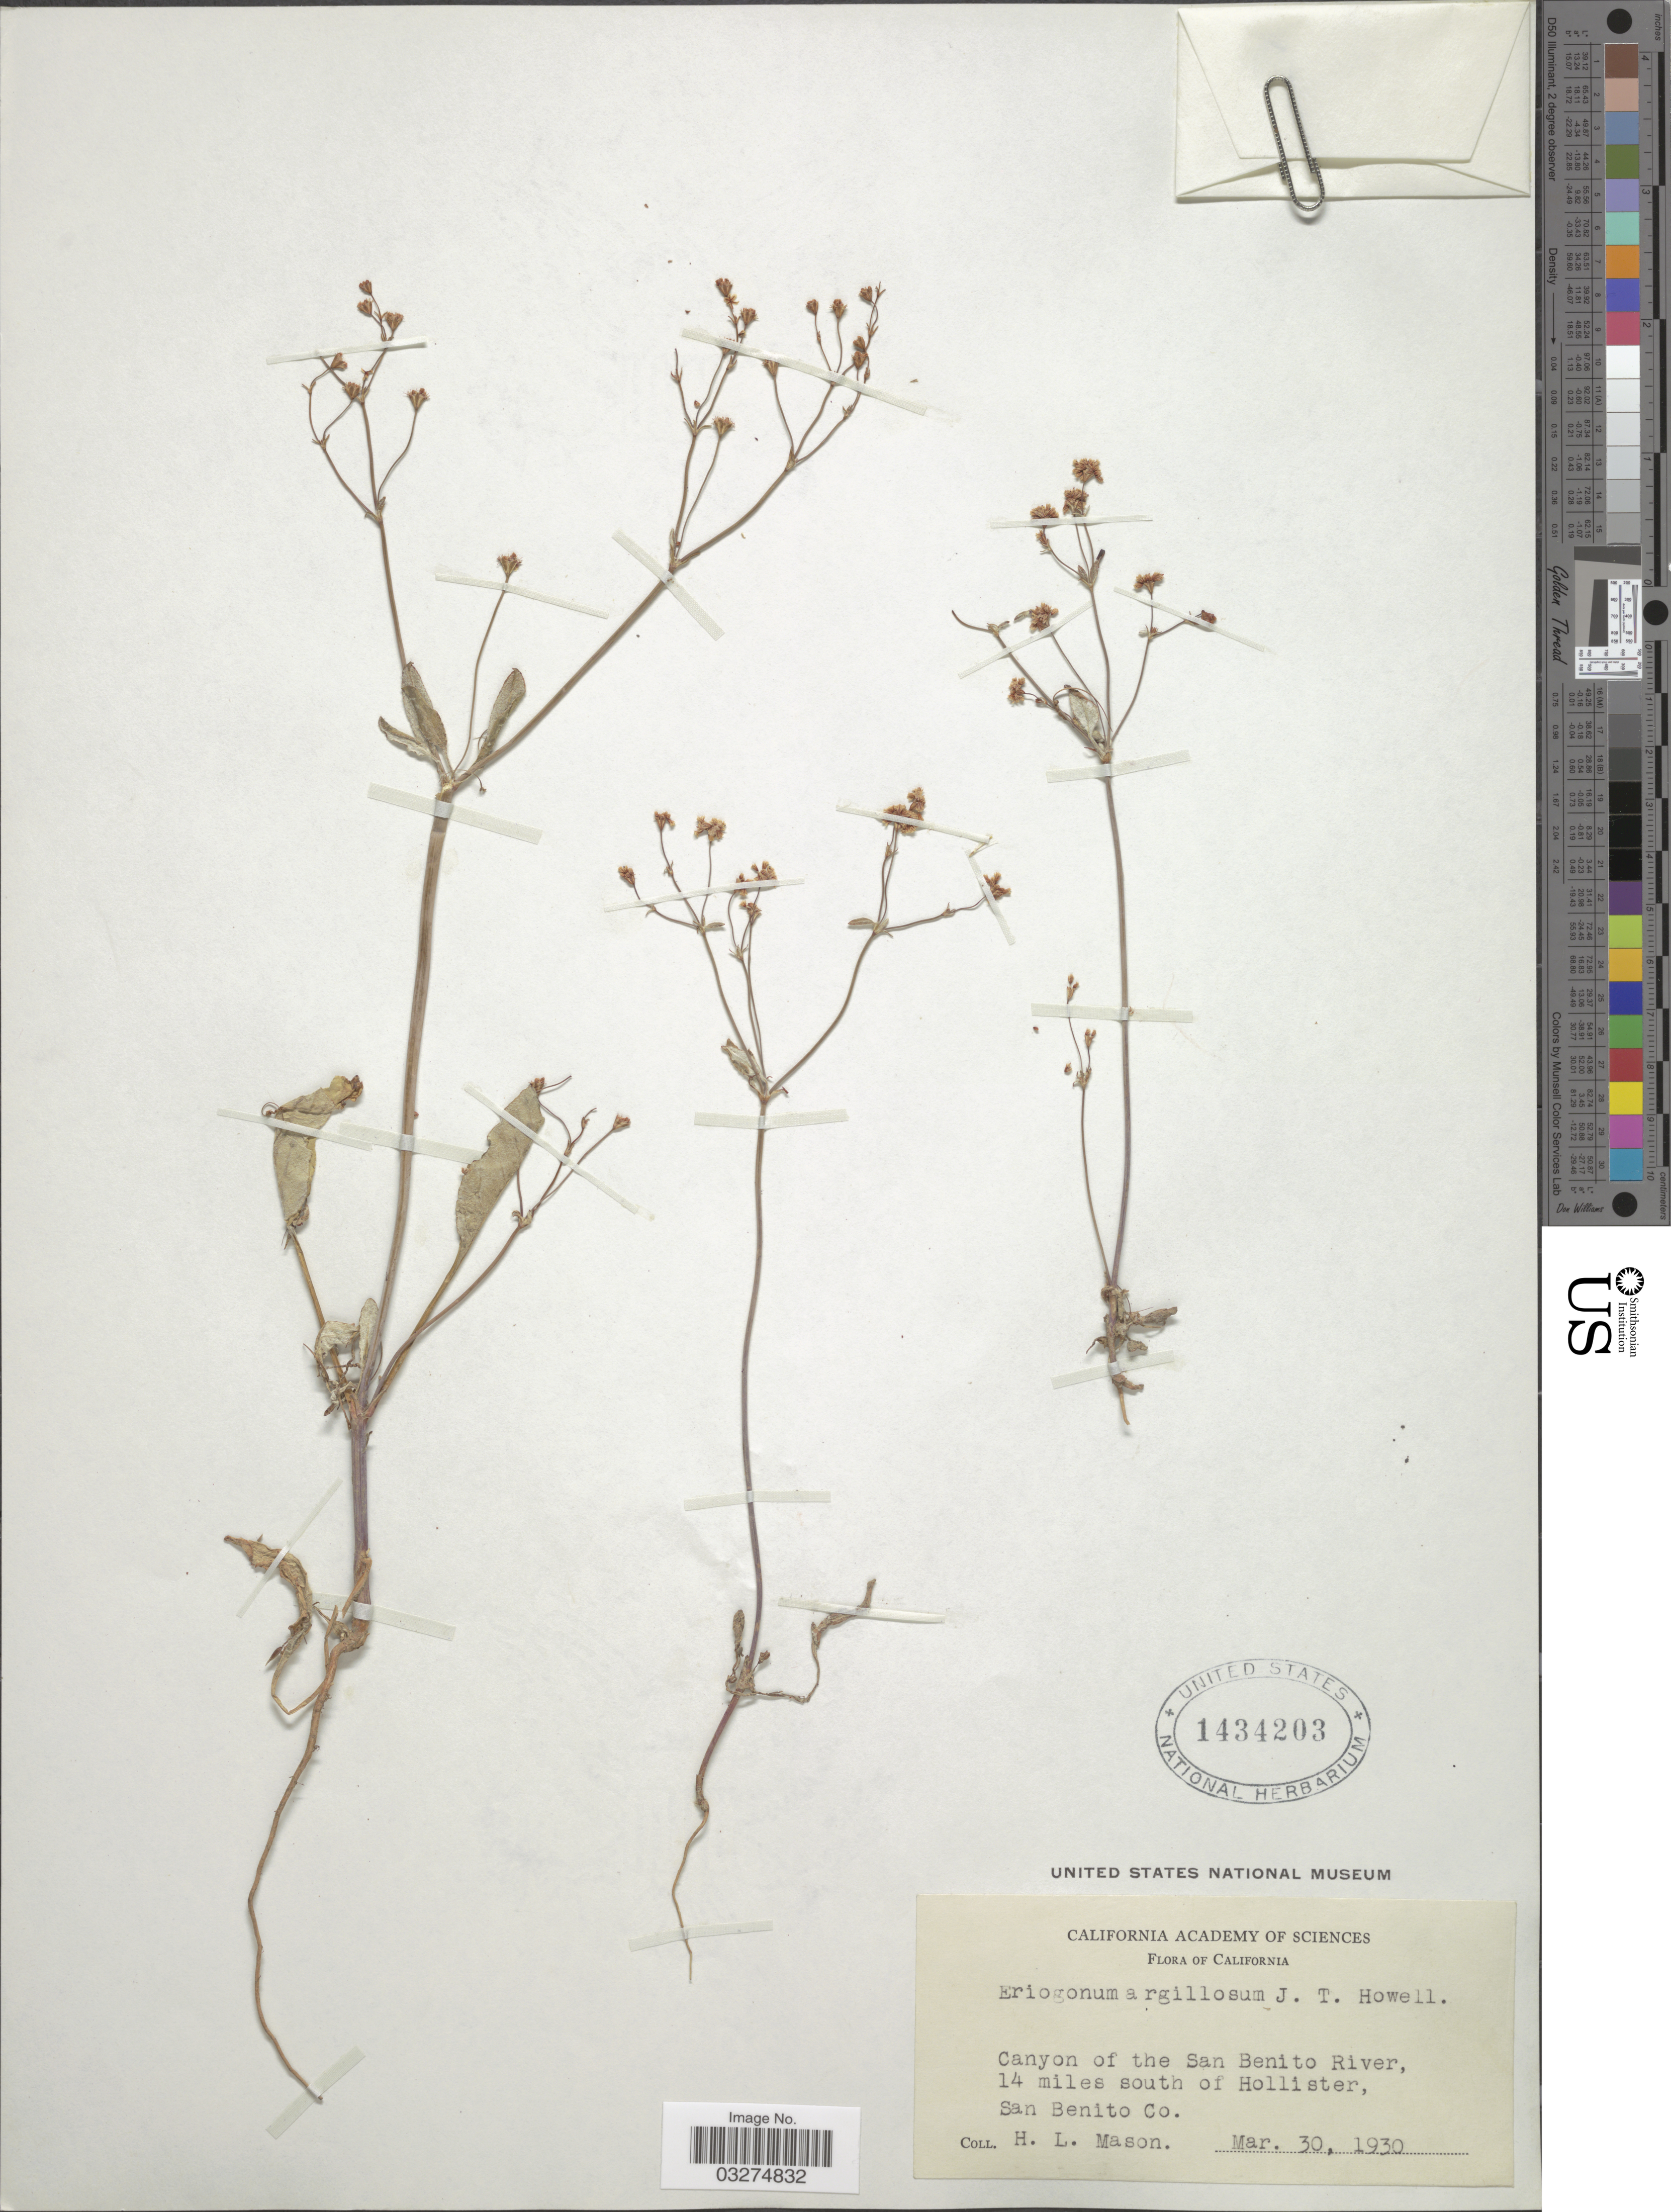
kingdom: Plantae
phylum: Tracheophyta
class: Magnoliopsida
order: Caryophyllales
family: Polygonaceae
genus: Eriogonum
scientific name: Eriogonum argillosum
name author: J.T. Howell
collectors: H. L. Mason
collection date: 1930-03-30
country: United States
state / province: California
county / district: San Benito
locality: Canyon of the San Benito River, 14 miles south of Hollister, San Benito Co.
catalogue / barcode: US 1434203